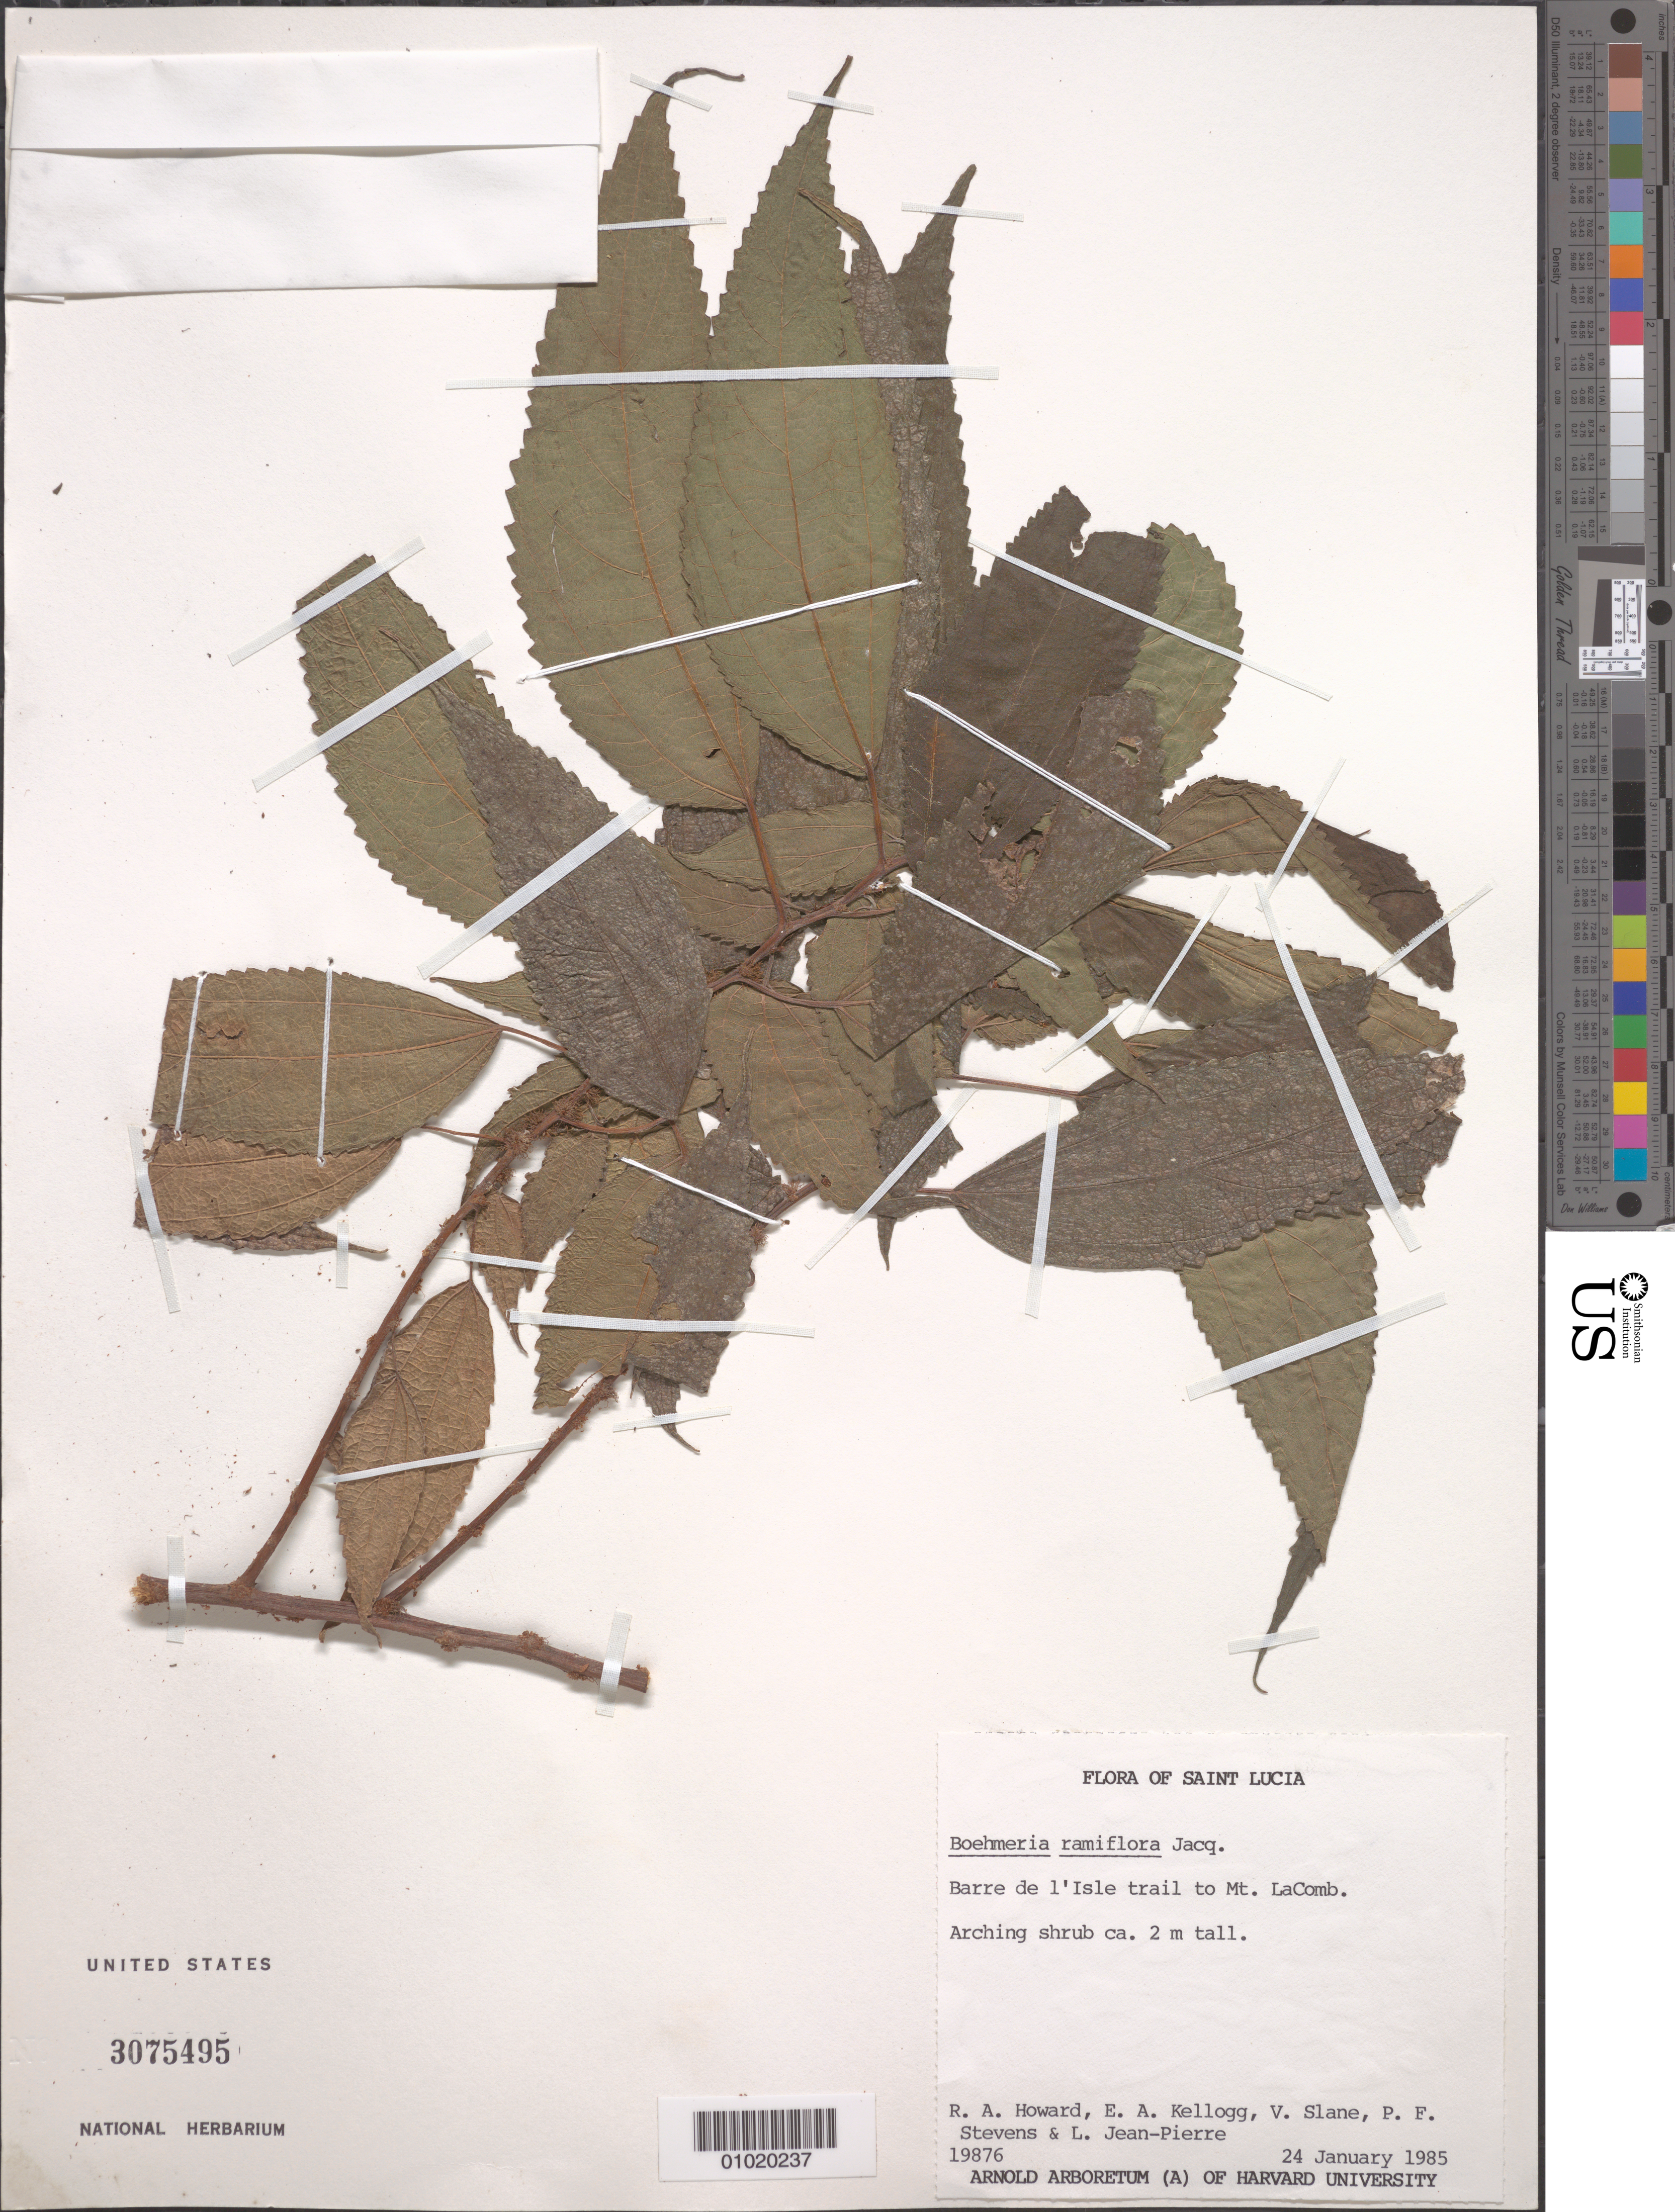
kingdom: Plantae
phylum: Tracheophyta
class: Magnoliopsida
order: Rosales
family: Urticaceae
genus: Boehmeria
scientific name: Boehmeria ramiflora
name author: Jacq.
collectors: R. A. Howard, E. A. Kellogg, V. Slane, P. F. Stevens & L. L. Jean-Pierre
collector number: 19876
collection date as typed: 24 Jan 1985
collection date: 1985-01-24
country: St. Lucia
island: St. Lucia I.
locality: Barre de l'Isle trail to Mt. LaComb.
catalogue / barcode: US 3075495